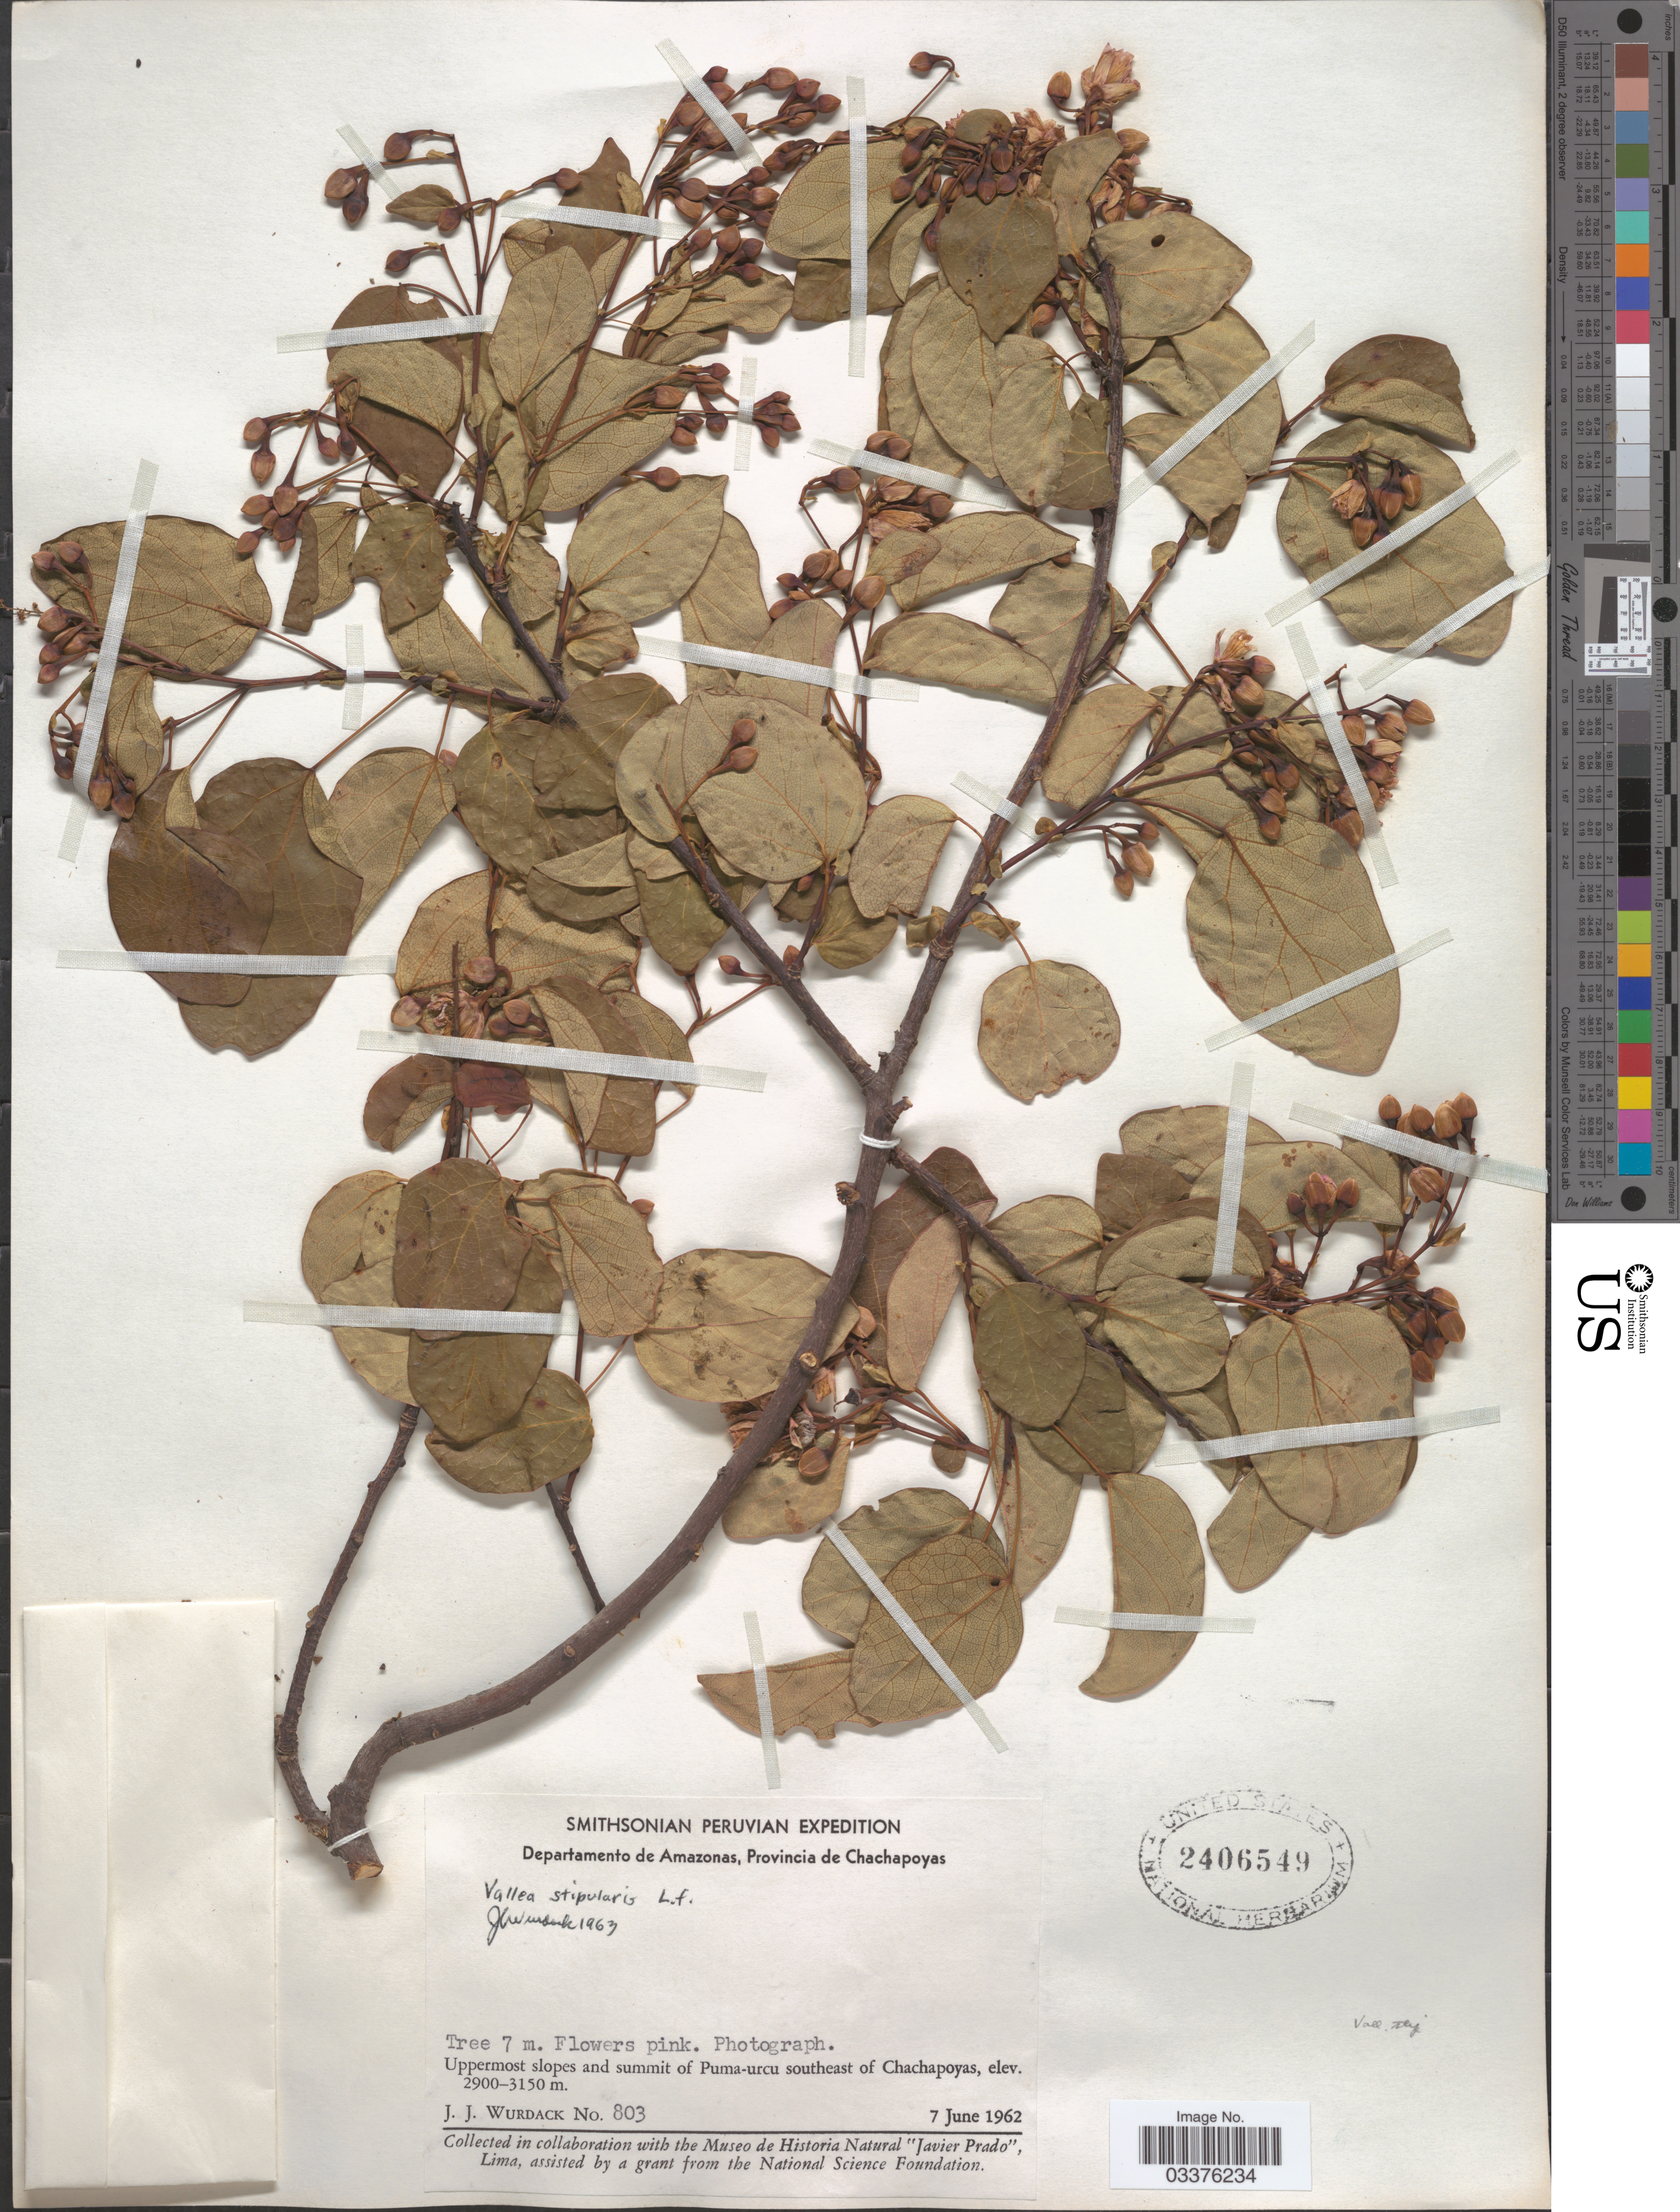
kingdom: Plantae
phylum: Tracheophyta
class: Magnoliopsida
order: Oxalidales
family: Elaeocarpaceae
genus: Vallea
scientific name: Vallea stipularis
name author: L. f.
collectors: J. J. Wurdack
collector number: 803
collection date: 1962-06-07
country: Peru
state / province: Amazonas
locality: Departamento de Amazonas, Provincia de Chachapoyas, Uppermost slopes and summit of Puma-urcu southeast of Chachapoyas.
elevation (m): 2900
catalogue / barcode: US 2406549